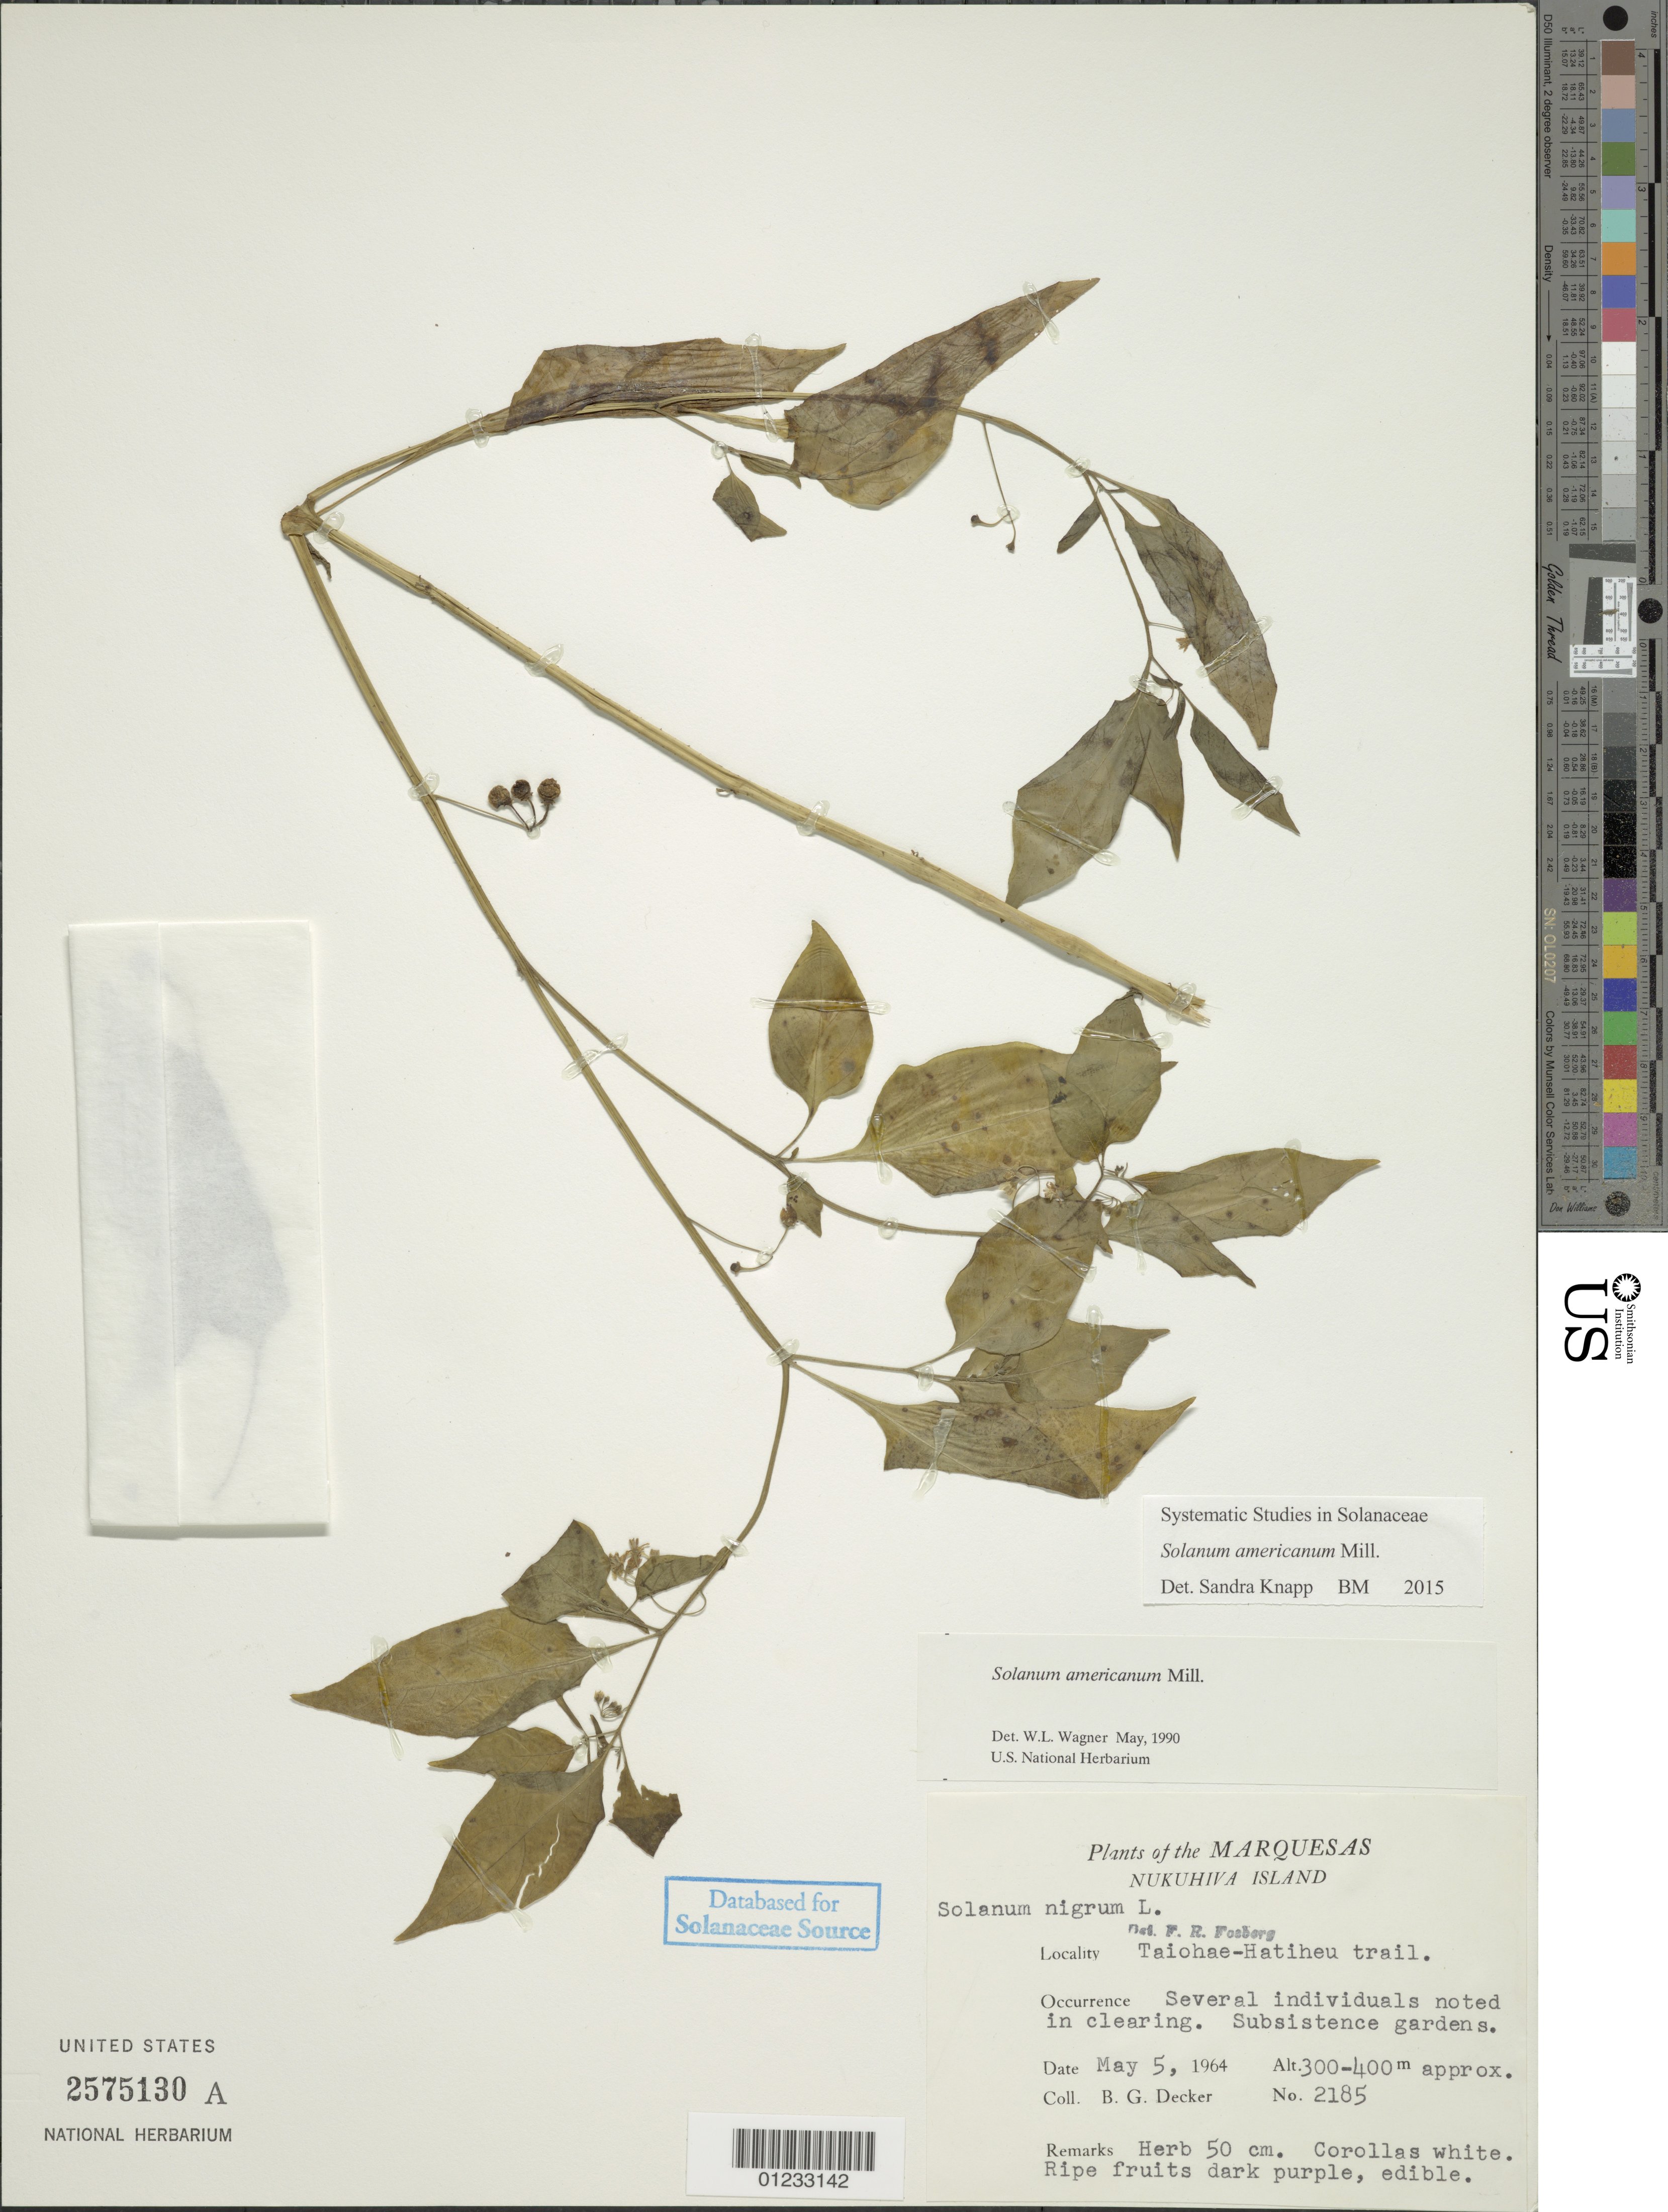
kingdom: Plantae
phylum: Tracheophyta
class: Magnoliopsida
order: Solanales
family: Solanaceae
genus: Solanum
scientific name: Solanum americanum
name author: Mill.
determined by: Wagner, W. L., (BOT), Smithsonian Institution - National Museum of Natural History (UNITED STATES)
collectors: B. G. Decker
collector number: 2185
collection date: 1964-05-05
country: French Polynesia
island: Nuku Hiva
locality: Taiohae-Hatiheu Trail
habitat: Subsistence gardens, several individuals noted in clearing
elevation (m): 300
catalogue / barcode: US 2575130A